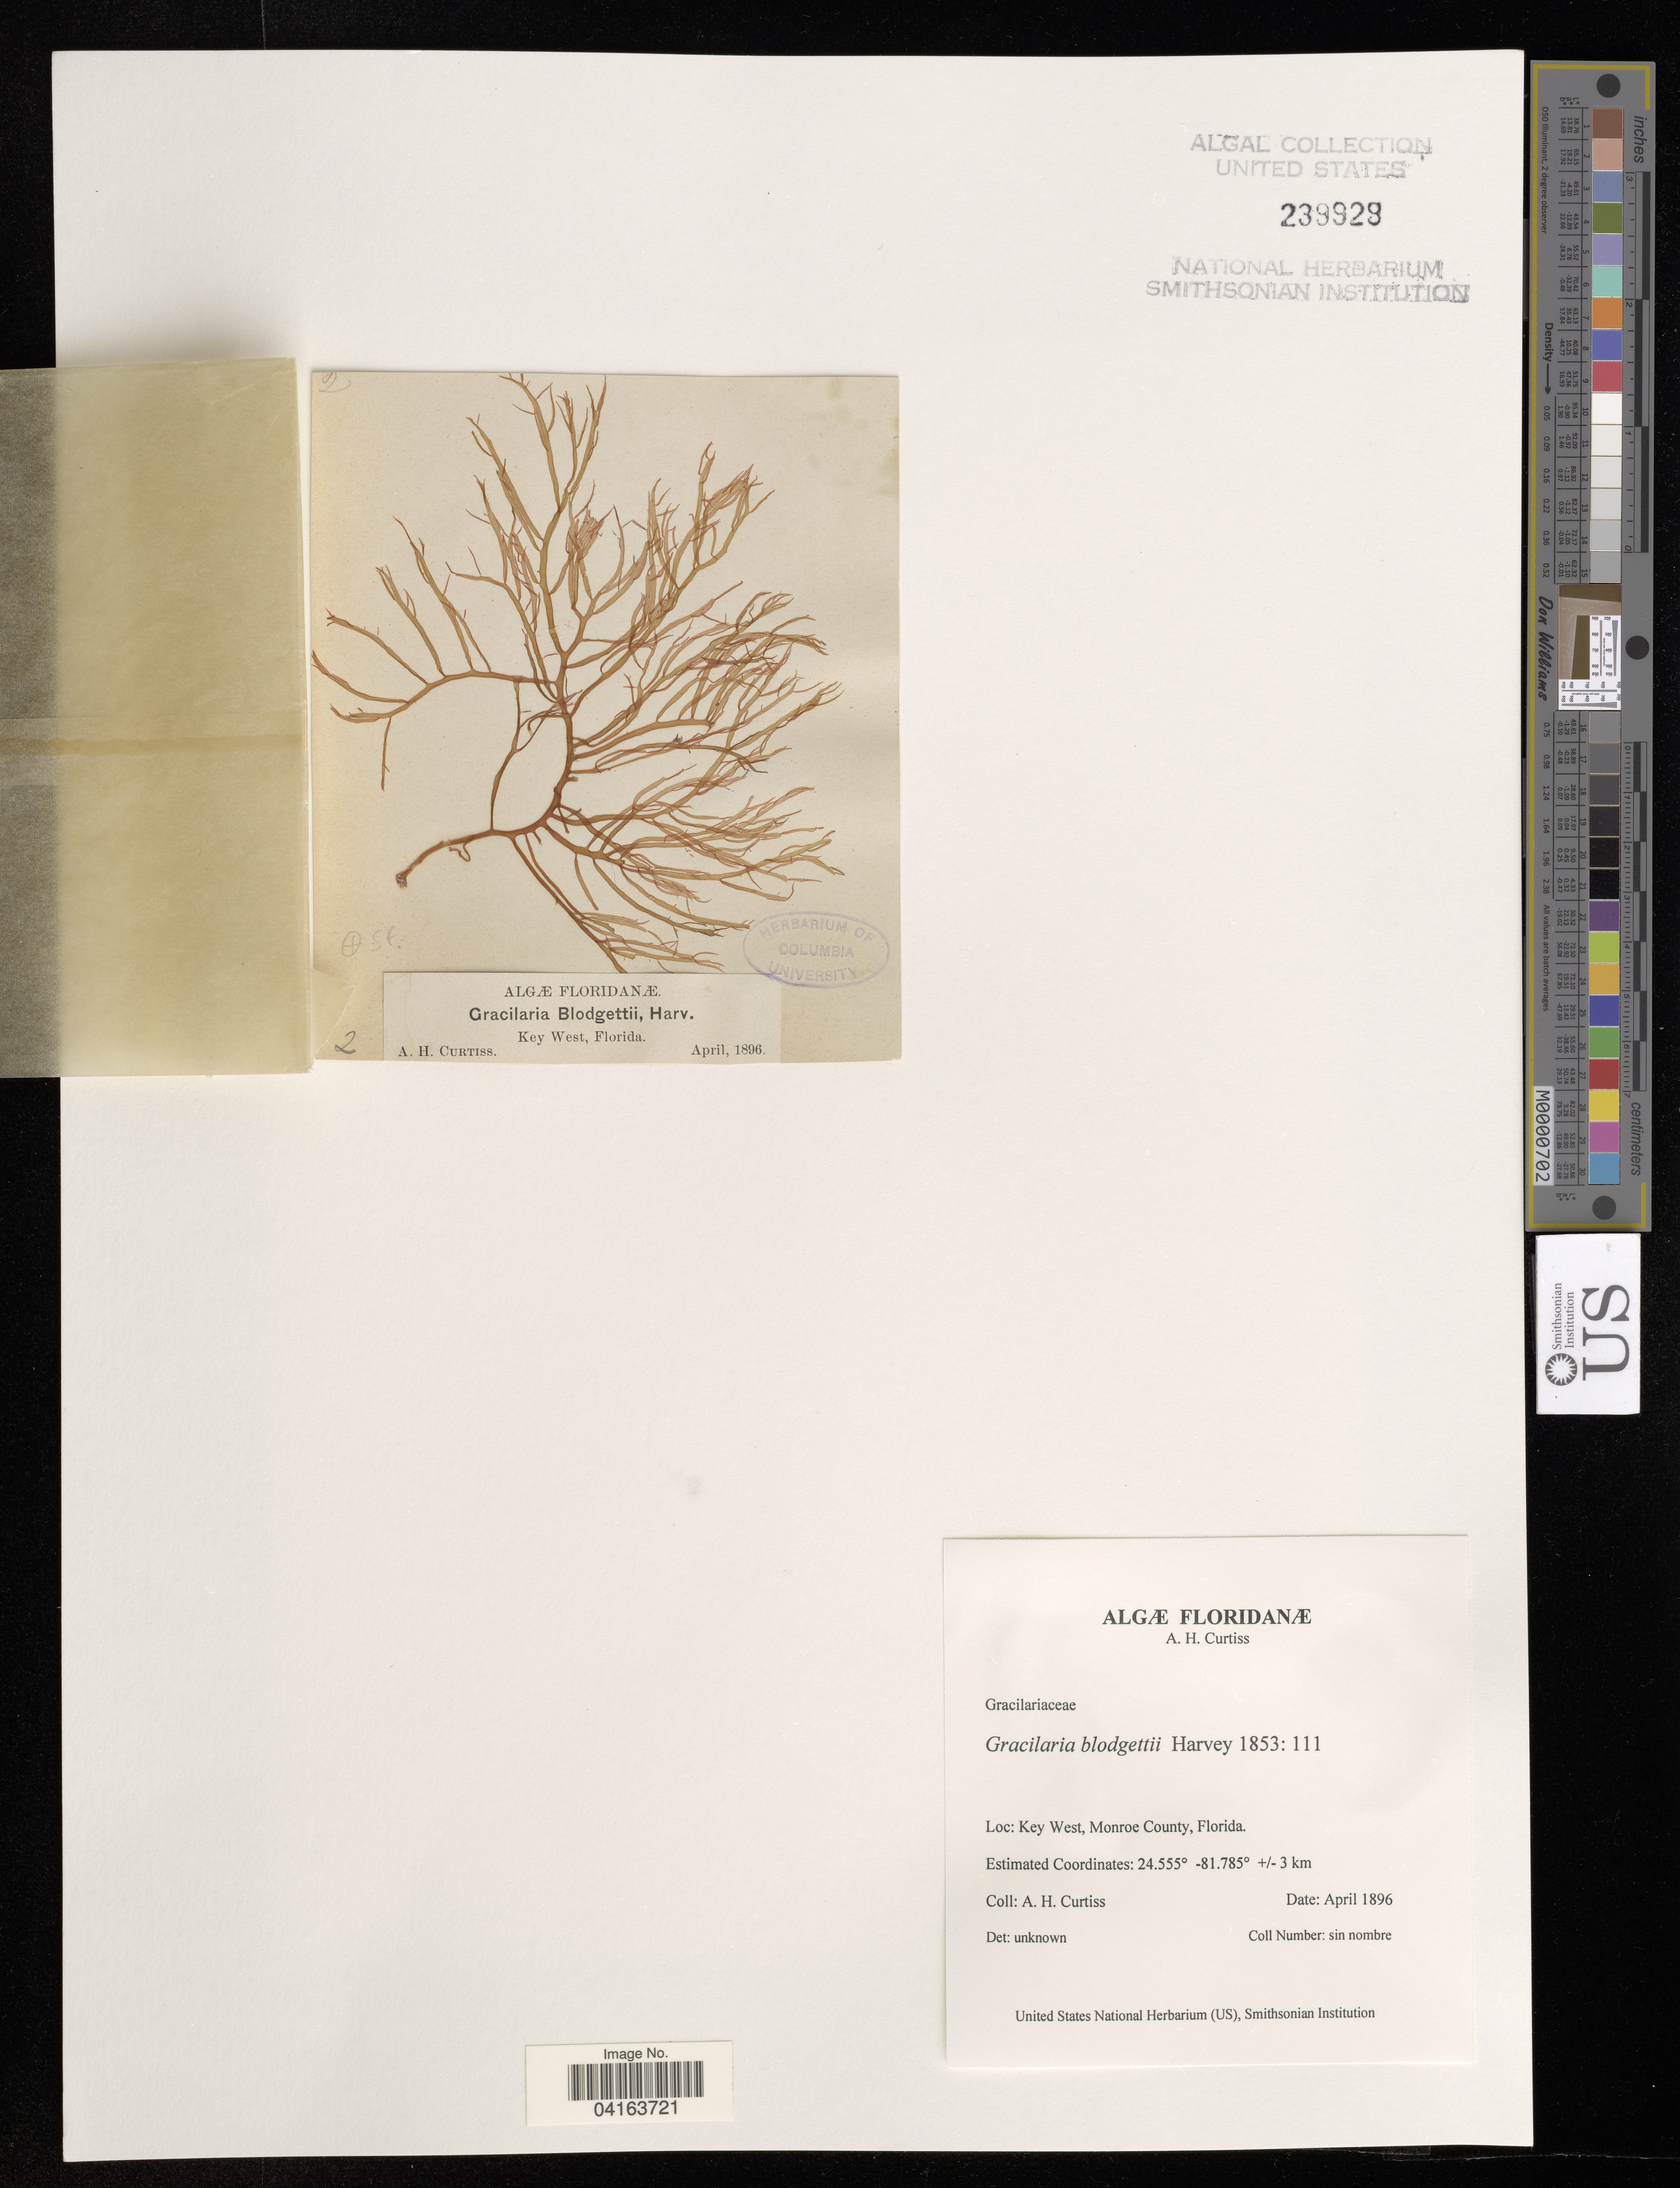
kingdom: Plantae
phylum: Rhodophyta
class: Florideophyceae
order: Gracilariales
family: Gracilariaceae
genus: Gracilaria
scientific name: Gracilaria blodgettii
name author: Harv.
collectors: A. H. Curtiss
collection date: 1896-04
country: United States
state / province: Florida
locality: Key West, Monroe County.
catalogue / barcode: US 239928